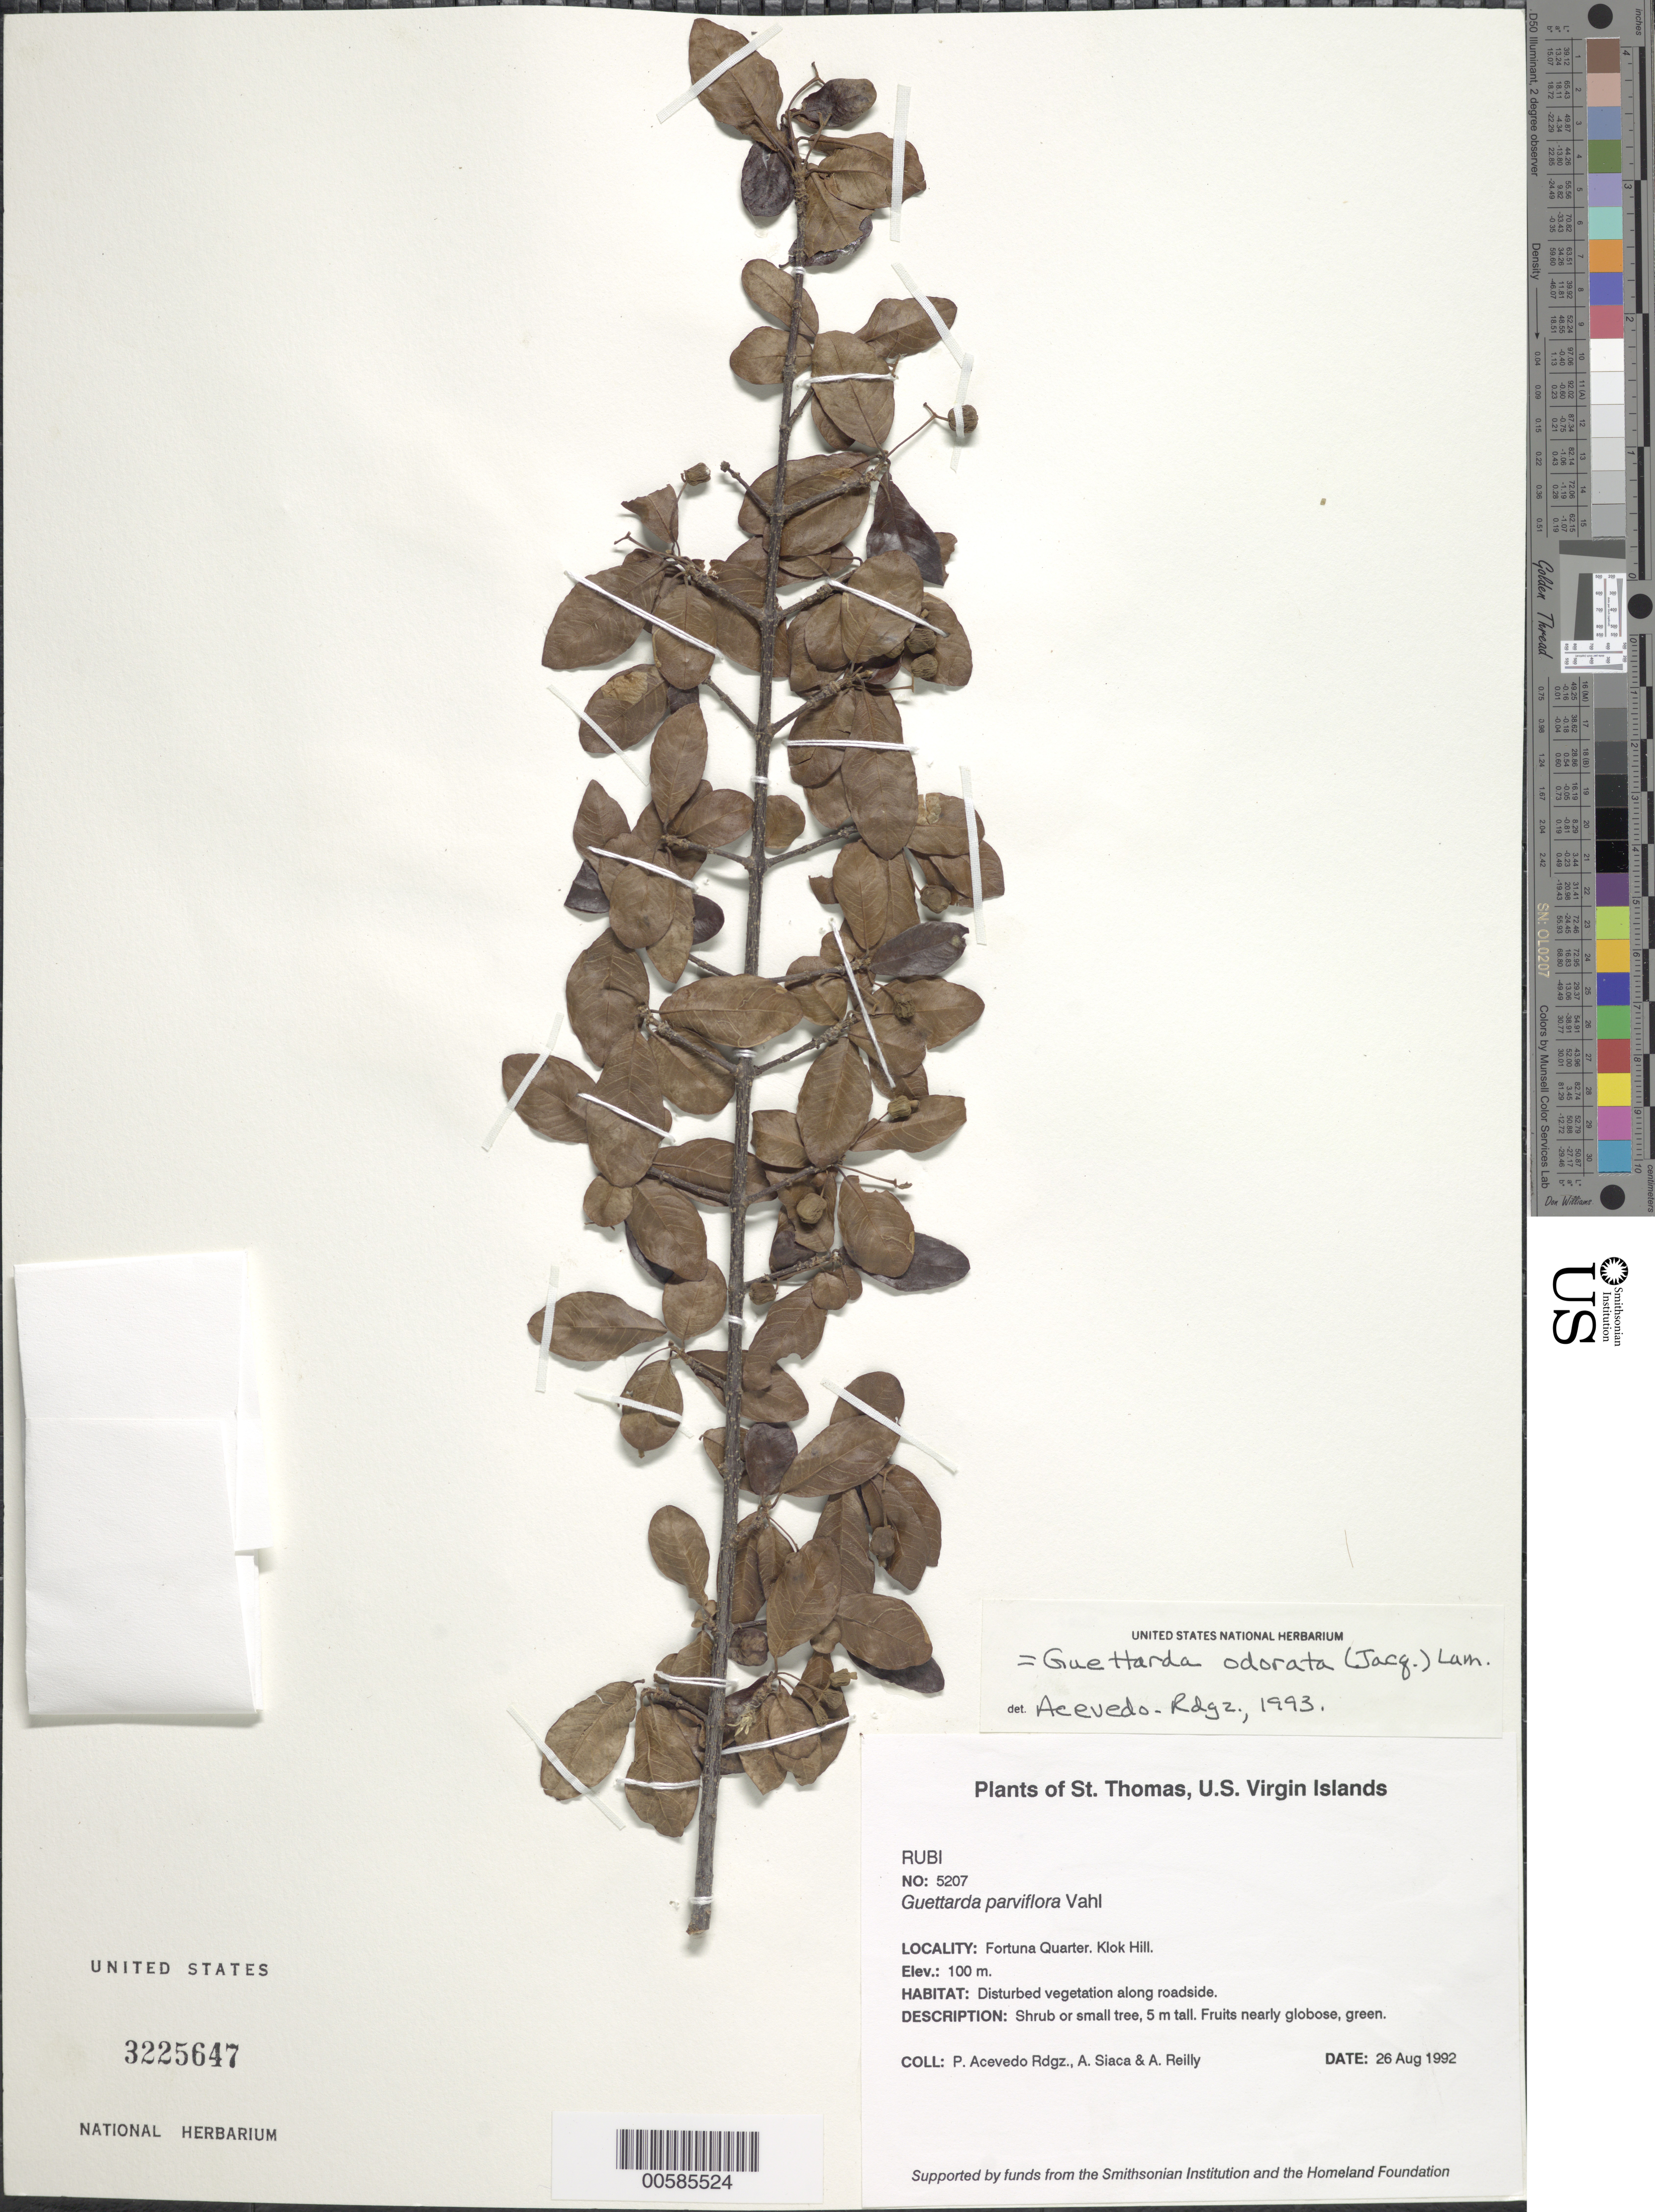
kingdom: Plantae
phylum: Tracheophyta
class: Magnoliopsida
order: Gentianales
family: Rubiaceae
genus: Guettarda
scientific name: Guettarda odorata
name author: (Jacq.) Lam.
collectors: P. Acevedo-Rodr., A. Siaca & A. Reilly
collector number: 5207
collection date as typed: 26 Aug 1992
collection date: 1992-08-26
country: U.S. Virgin Islands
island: St. Thomas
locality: Fortuna Quarter. Klok Hill.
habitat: Disturbed vegetation along roadside.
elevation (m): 100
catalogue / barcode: US 3225647